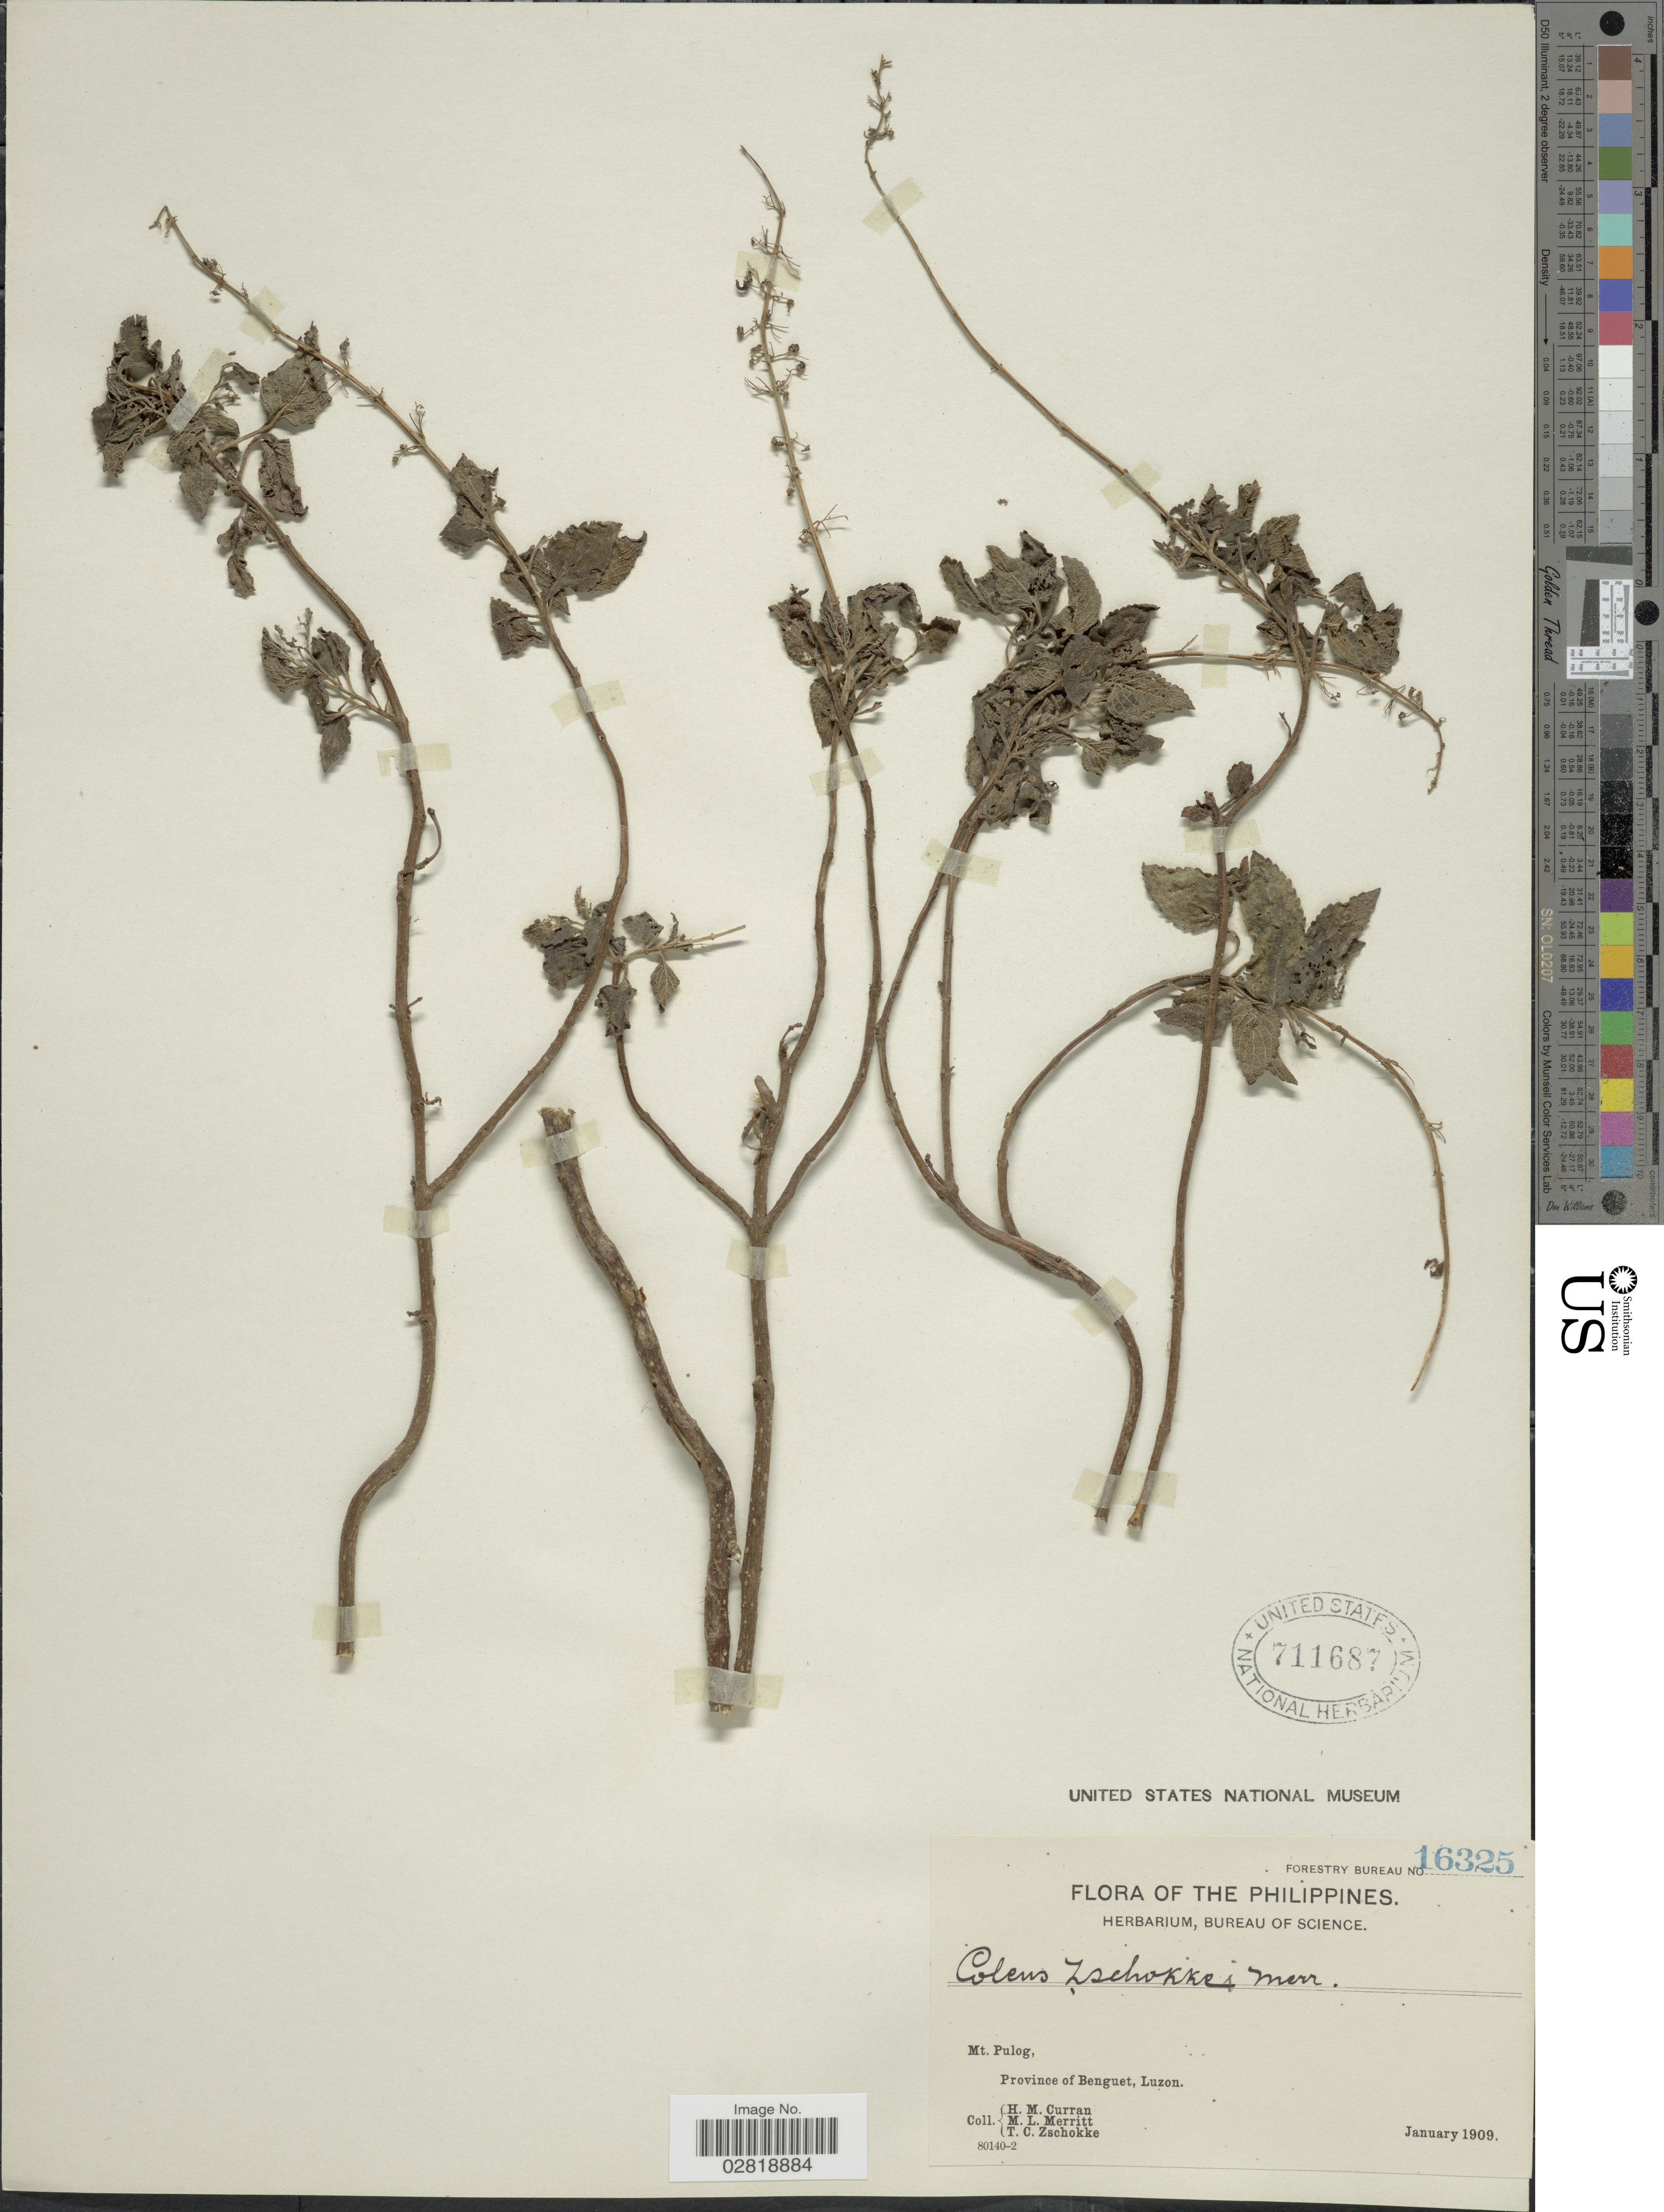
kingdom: Plantae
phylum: Tracheophyta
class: Magnoliopsida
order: Lamiales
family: Lamiaceae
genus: Plectranthus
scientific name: Plectranthus scutellarioides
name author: (L.) R. Br.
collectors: H. M. Curran, M. L. Merritt & T. C. Zschokke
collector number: Forestry Bureau 16325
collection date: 1909-01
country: Philippines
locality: Mt. Pulog, Province of Benguet, Luzon.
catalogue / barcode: US 711687